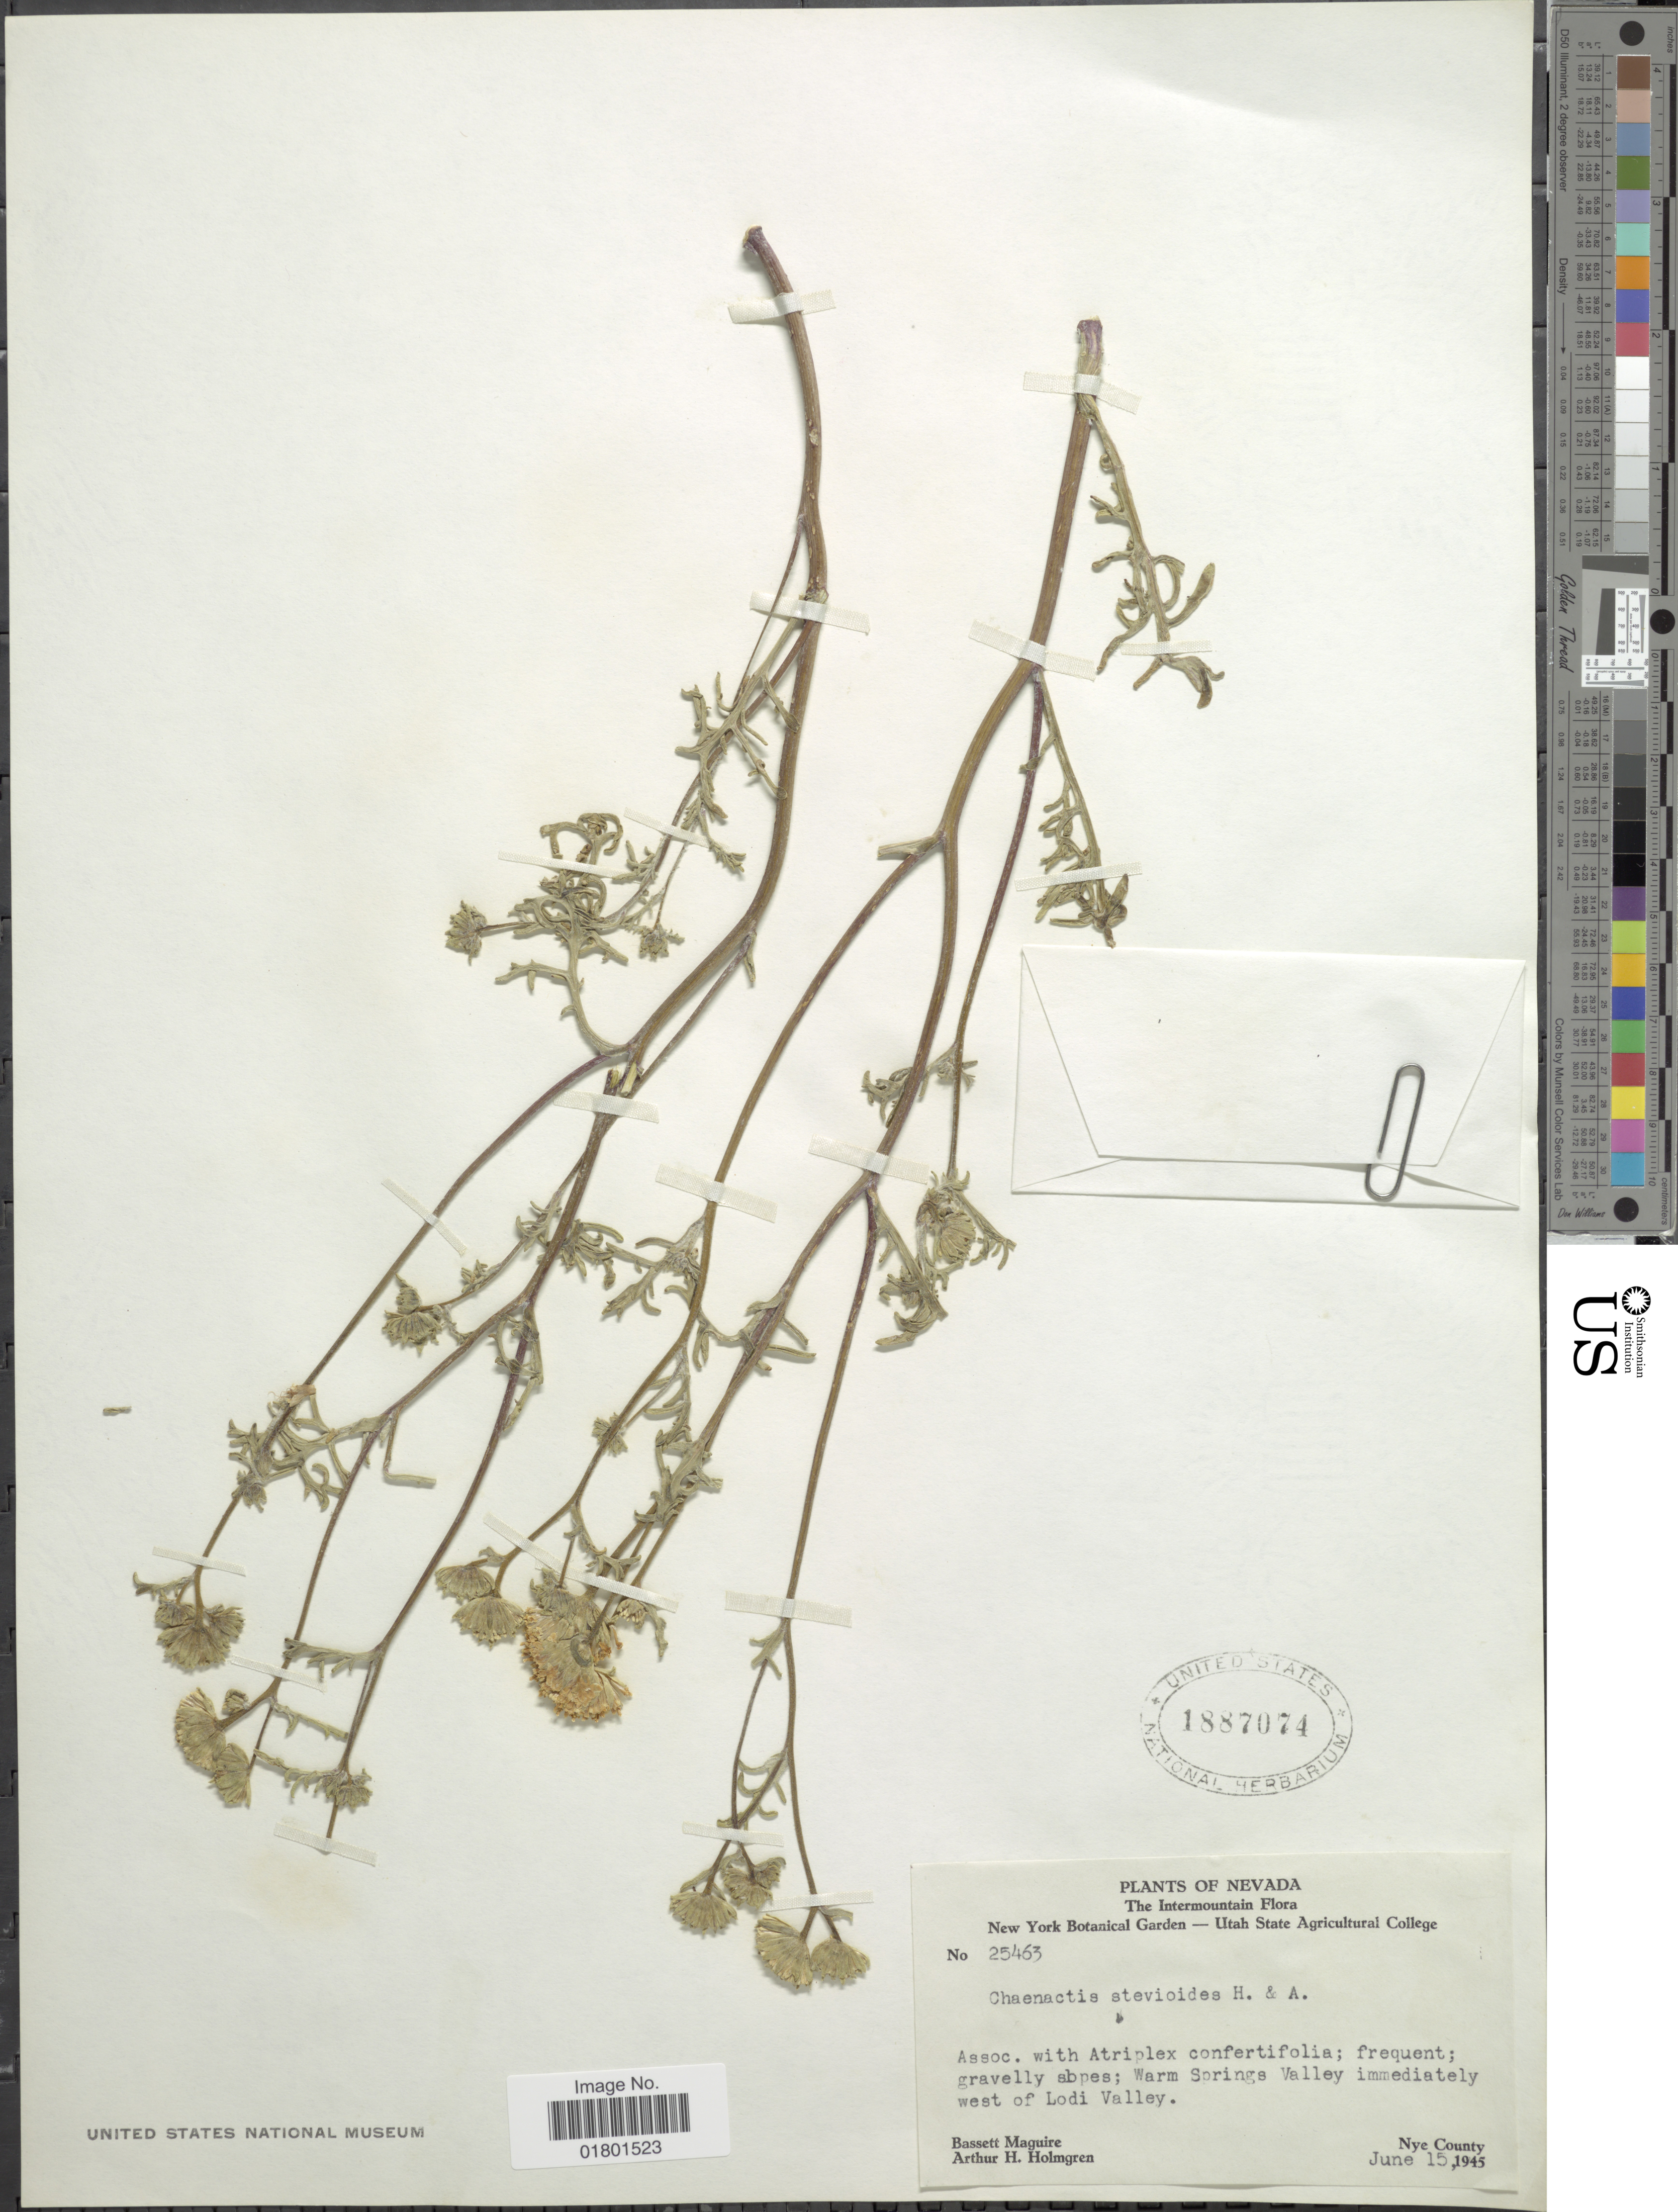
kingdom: Plantae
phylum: Tracheophyta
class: Magnoliopsida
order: Asterales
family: Asteraceae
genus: Chaenactis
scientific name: Chaenactis stevioides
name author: Hook. & Arn.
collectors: B. Maguire & A. H. Holmgren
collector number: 25463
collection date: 1945-06-15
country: United States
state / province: Nevada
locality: The Intermountain Flora, Warm Springs Valley immediately west of Lodi Valley, Nye County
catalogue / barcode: US 1887074